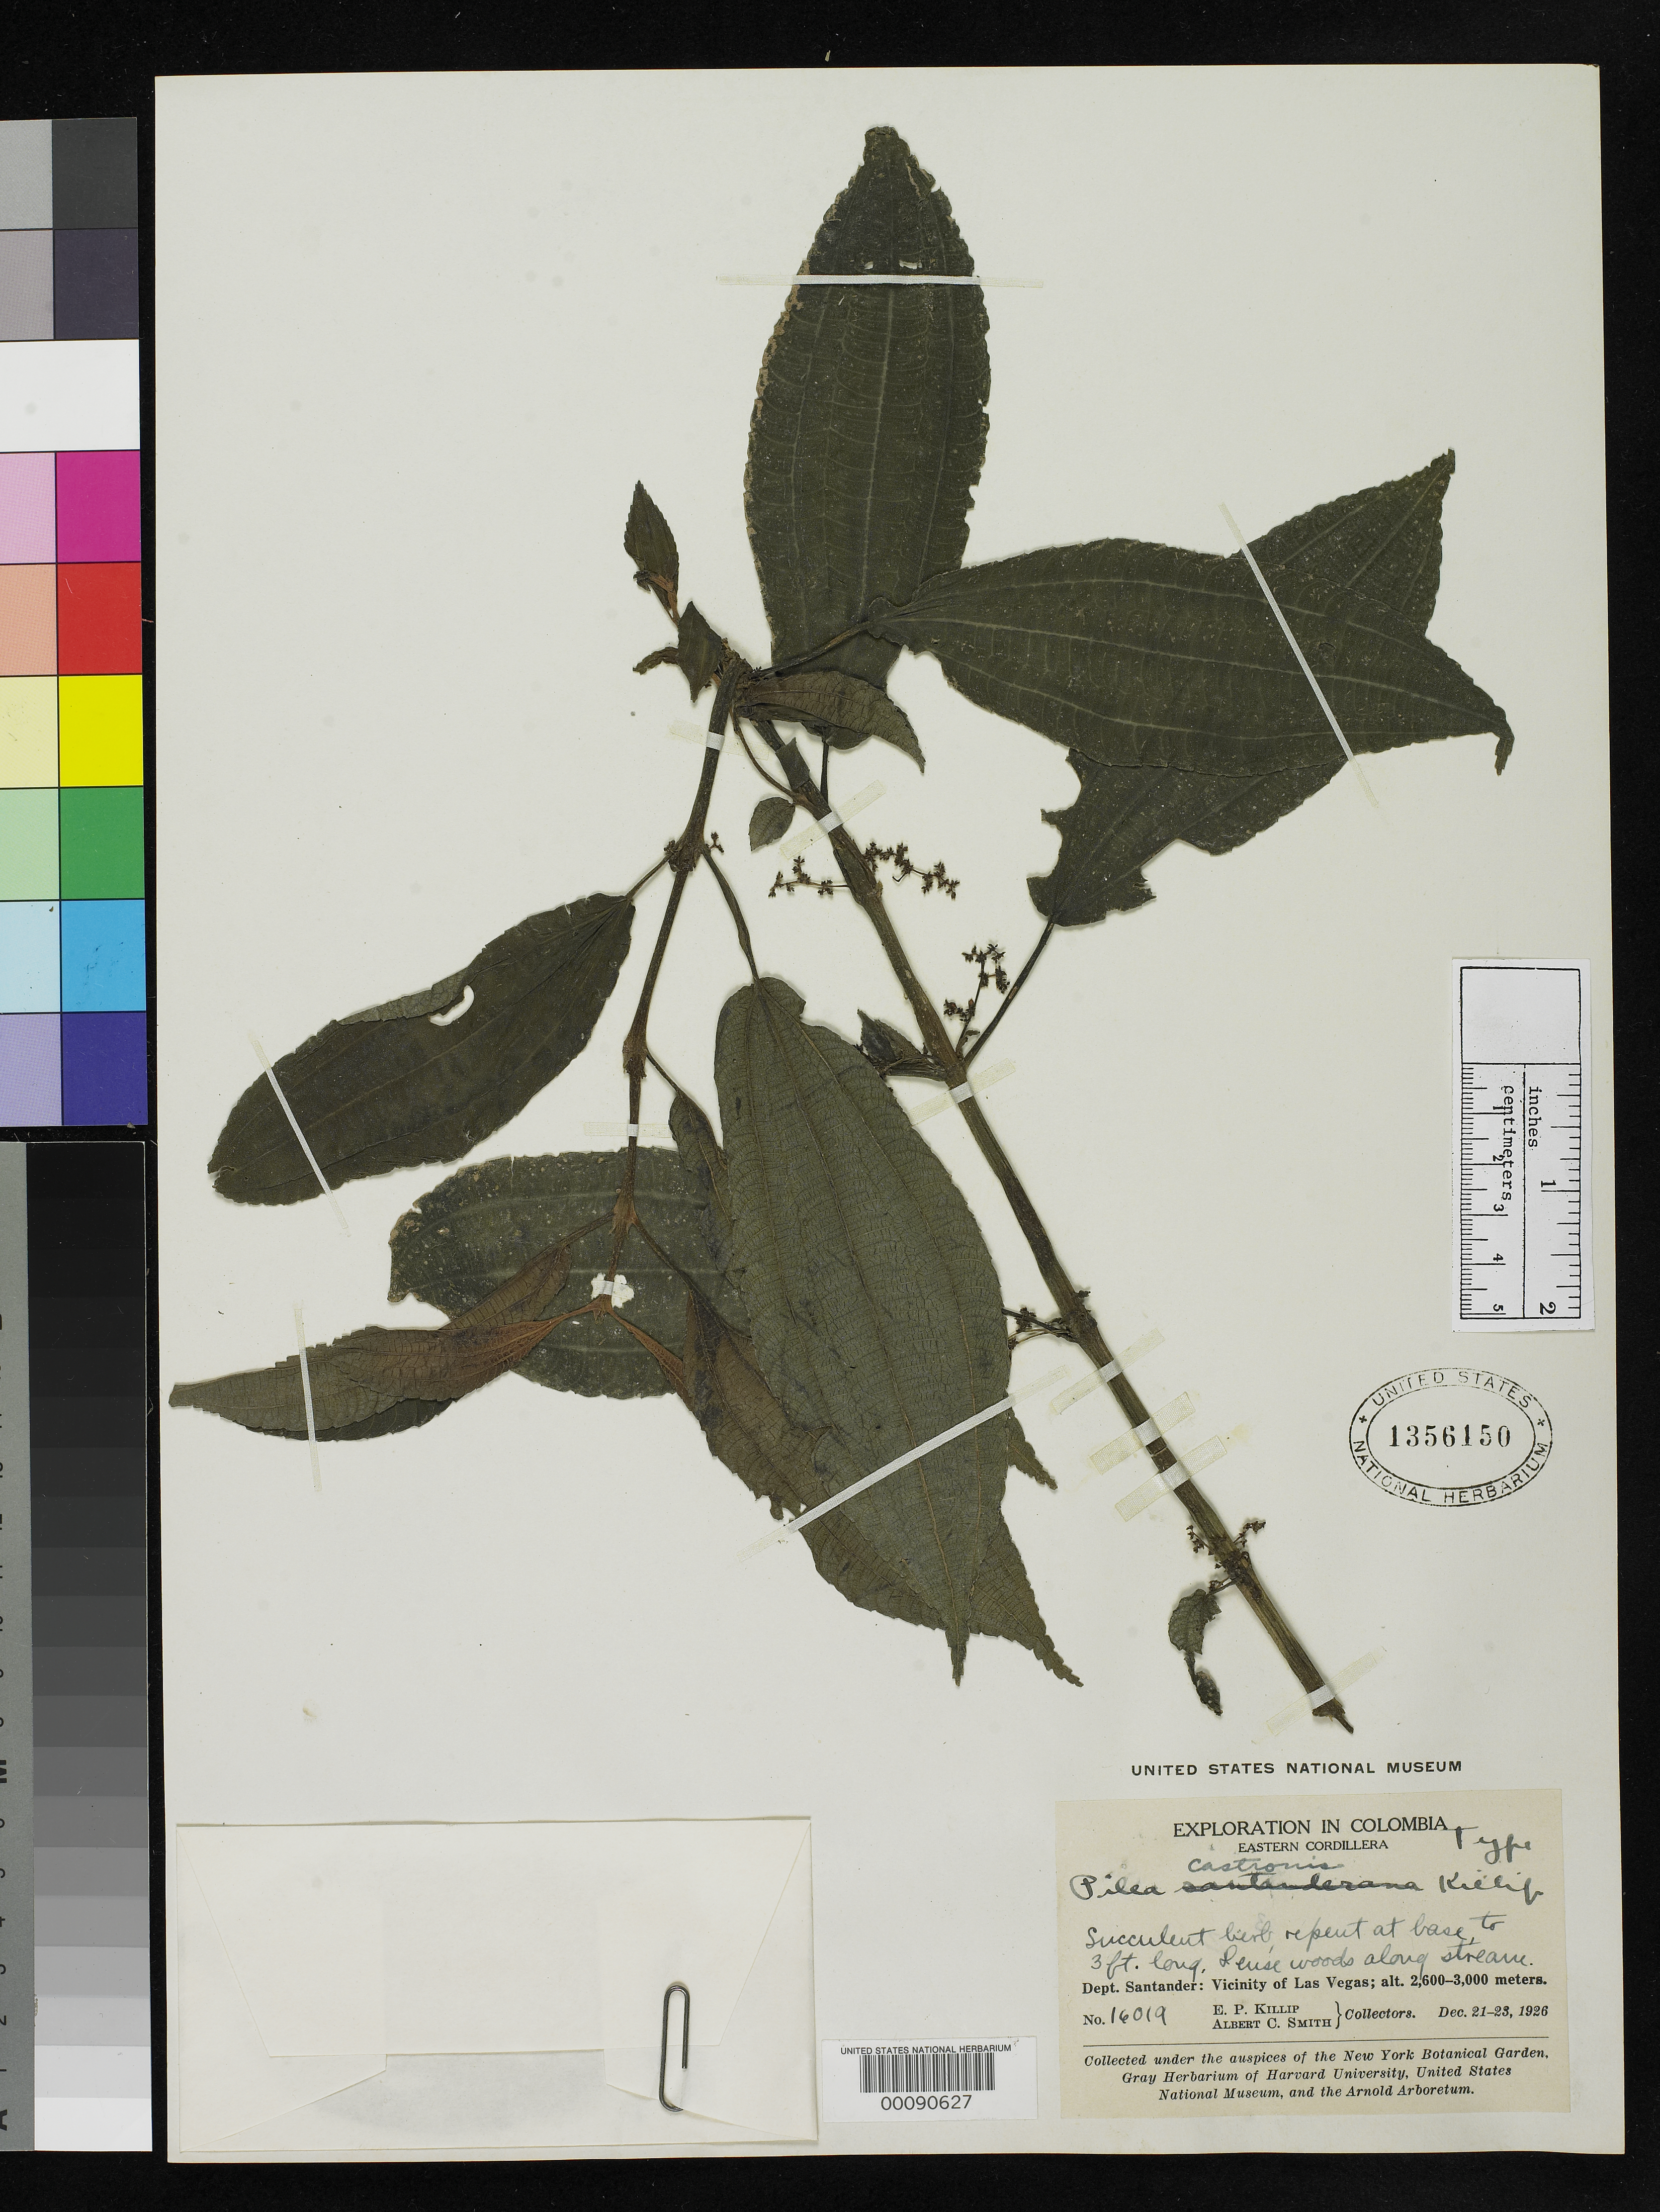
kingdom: Plantae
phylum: Tracheophyta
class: Magnoliopsida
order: Rosales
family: Urticaceae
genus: Pilea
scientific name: Pilea castronis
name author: Killip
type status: Holotype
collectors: E. P. Killip & A. C. Smith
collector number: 16019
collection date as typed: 21 Dec 1926 to 23 Dec 1926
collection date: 1926-12-21/1926-12-23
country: Colombia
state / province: Santander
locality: Las Vegas vicinity, eastern Cordillera.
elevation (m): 2600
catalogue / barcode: US 1356150